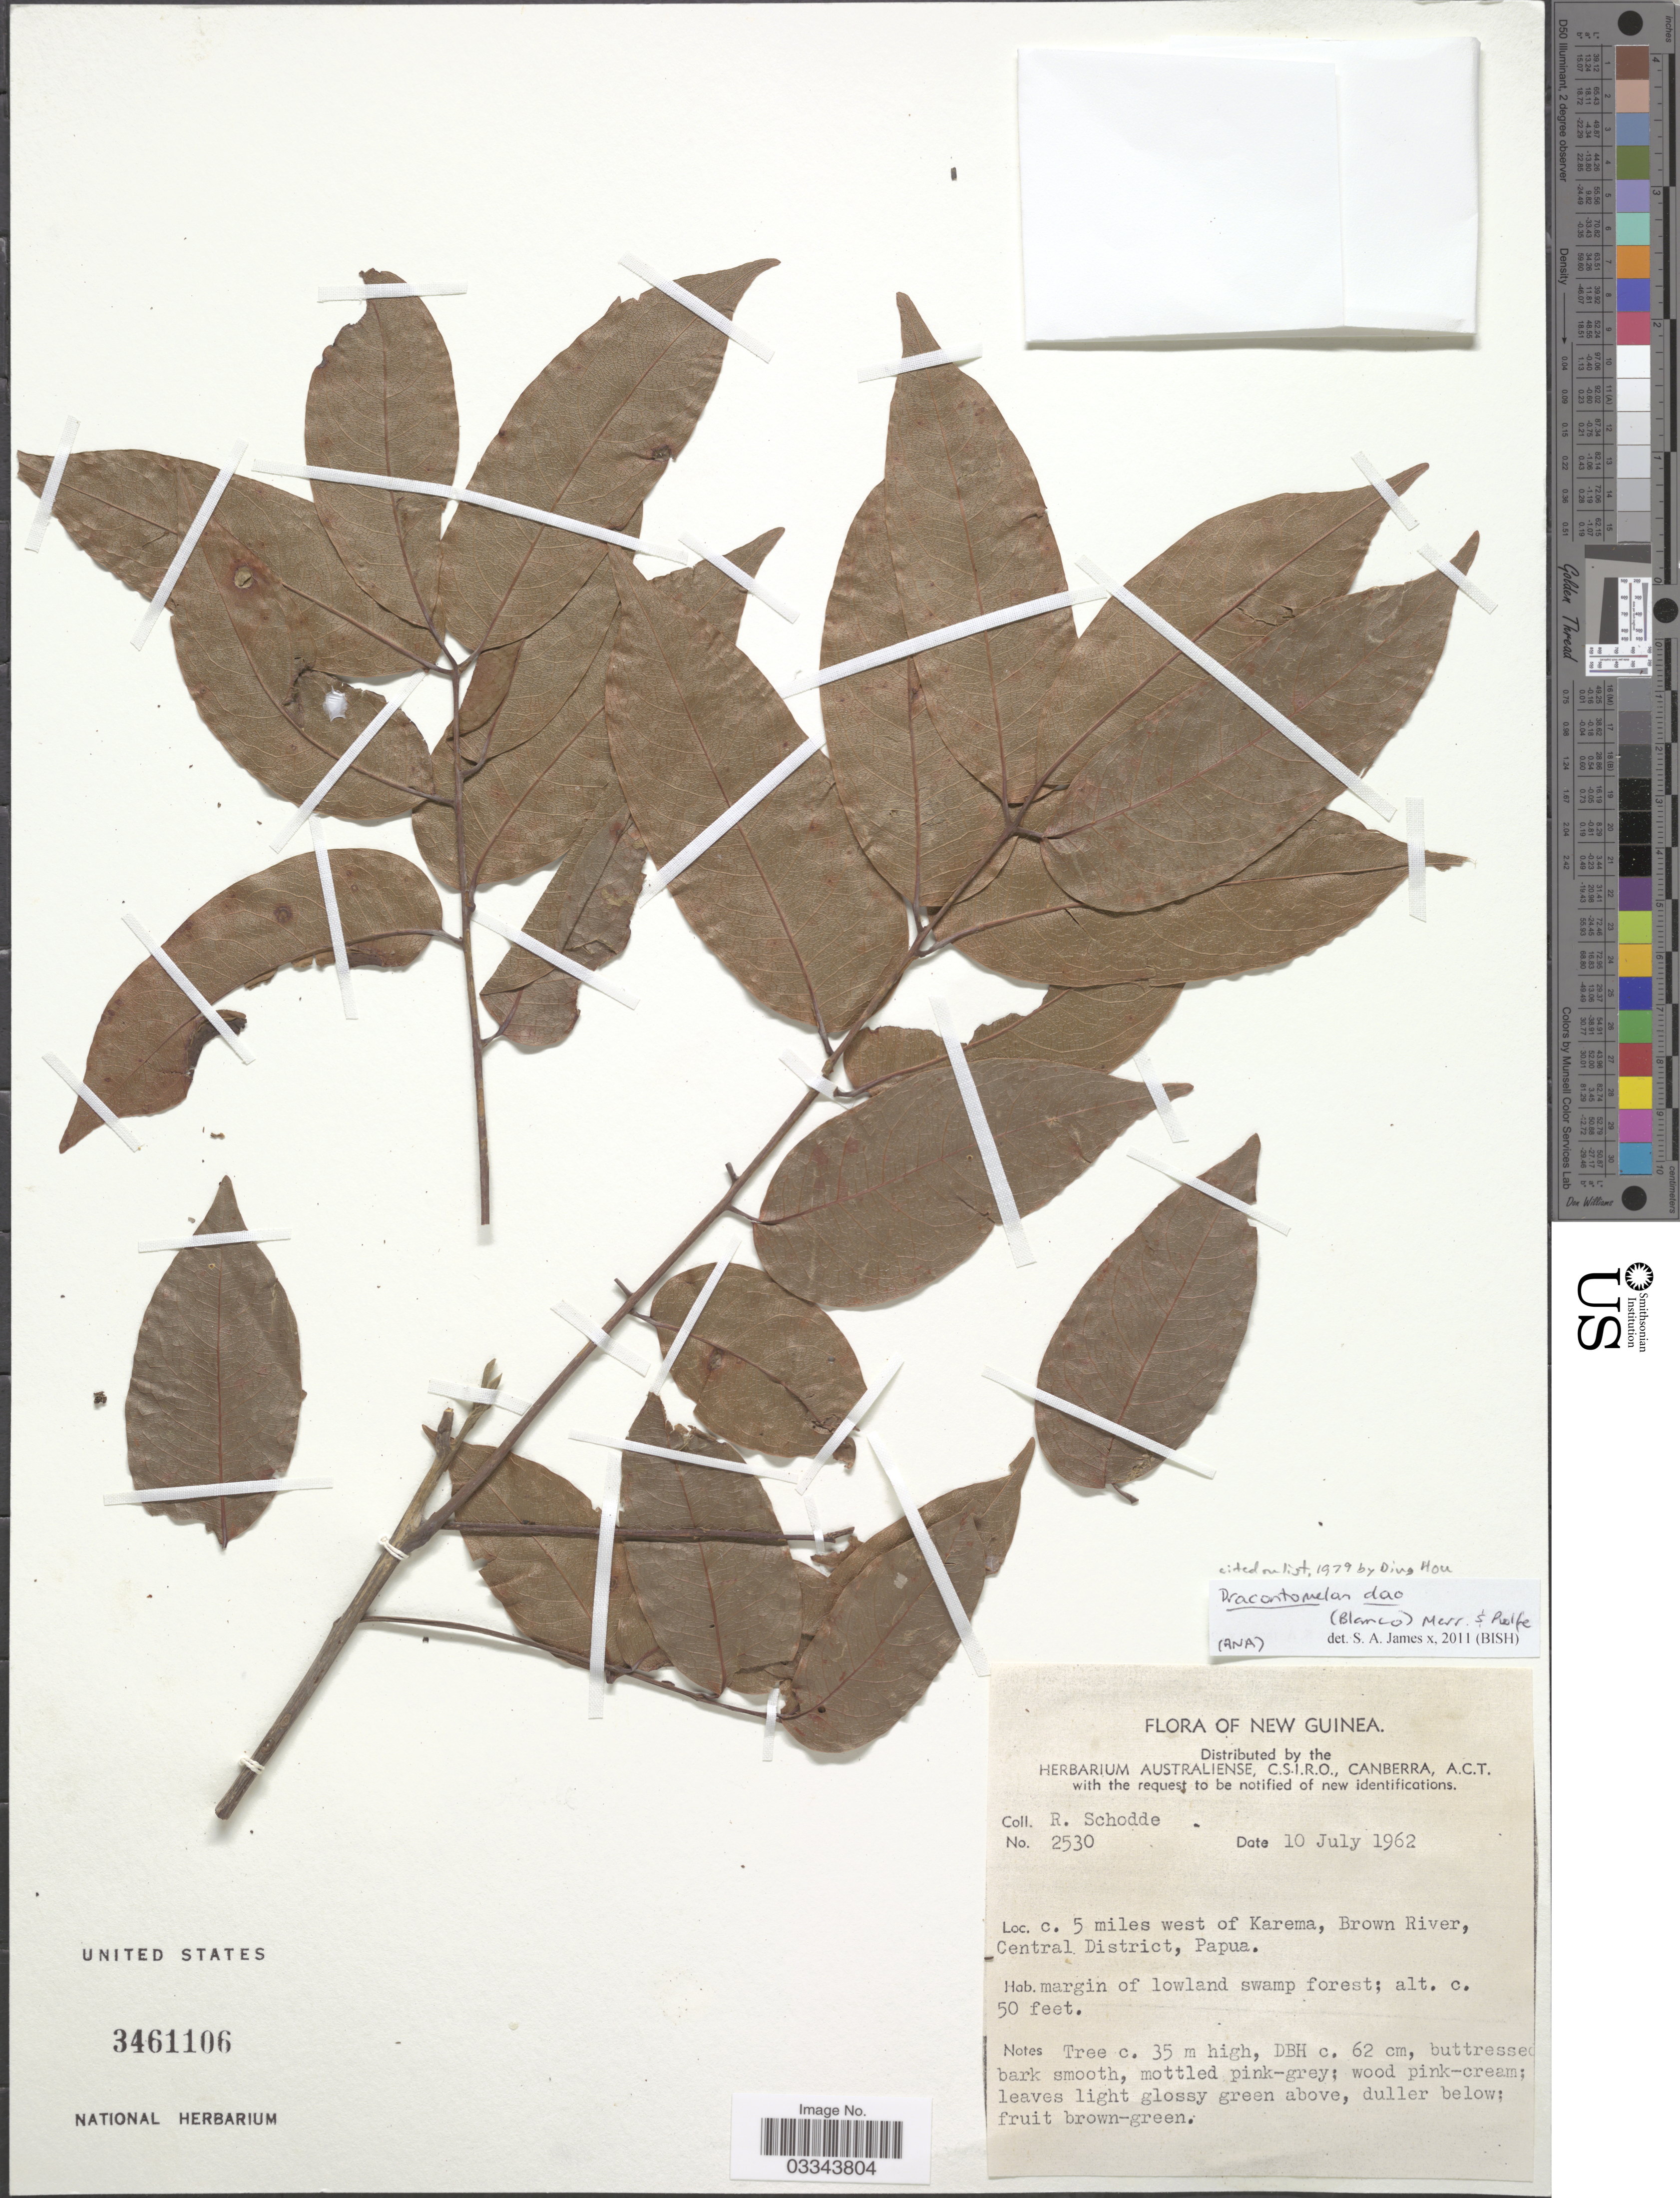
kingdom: Plantae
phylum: Tracheophyta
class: Magnoliopsida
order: Sapindales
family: Anacardiaceae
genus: Dracontomelon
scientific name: Dracontomelon dao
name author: (Blanco) Merr. & Rolfe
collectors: R. Schodde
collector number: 2530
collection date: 1962-07-10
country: Papua New Guinea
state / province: Central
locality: New Guinea. C. 5 miles west of Karema, Brown River, Central District, Papua.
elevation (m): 15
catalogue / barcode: US 3461106